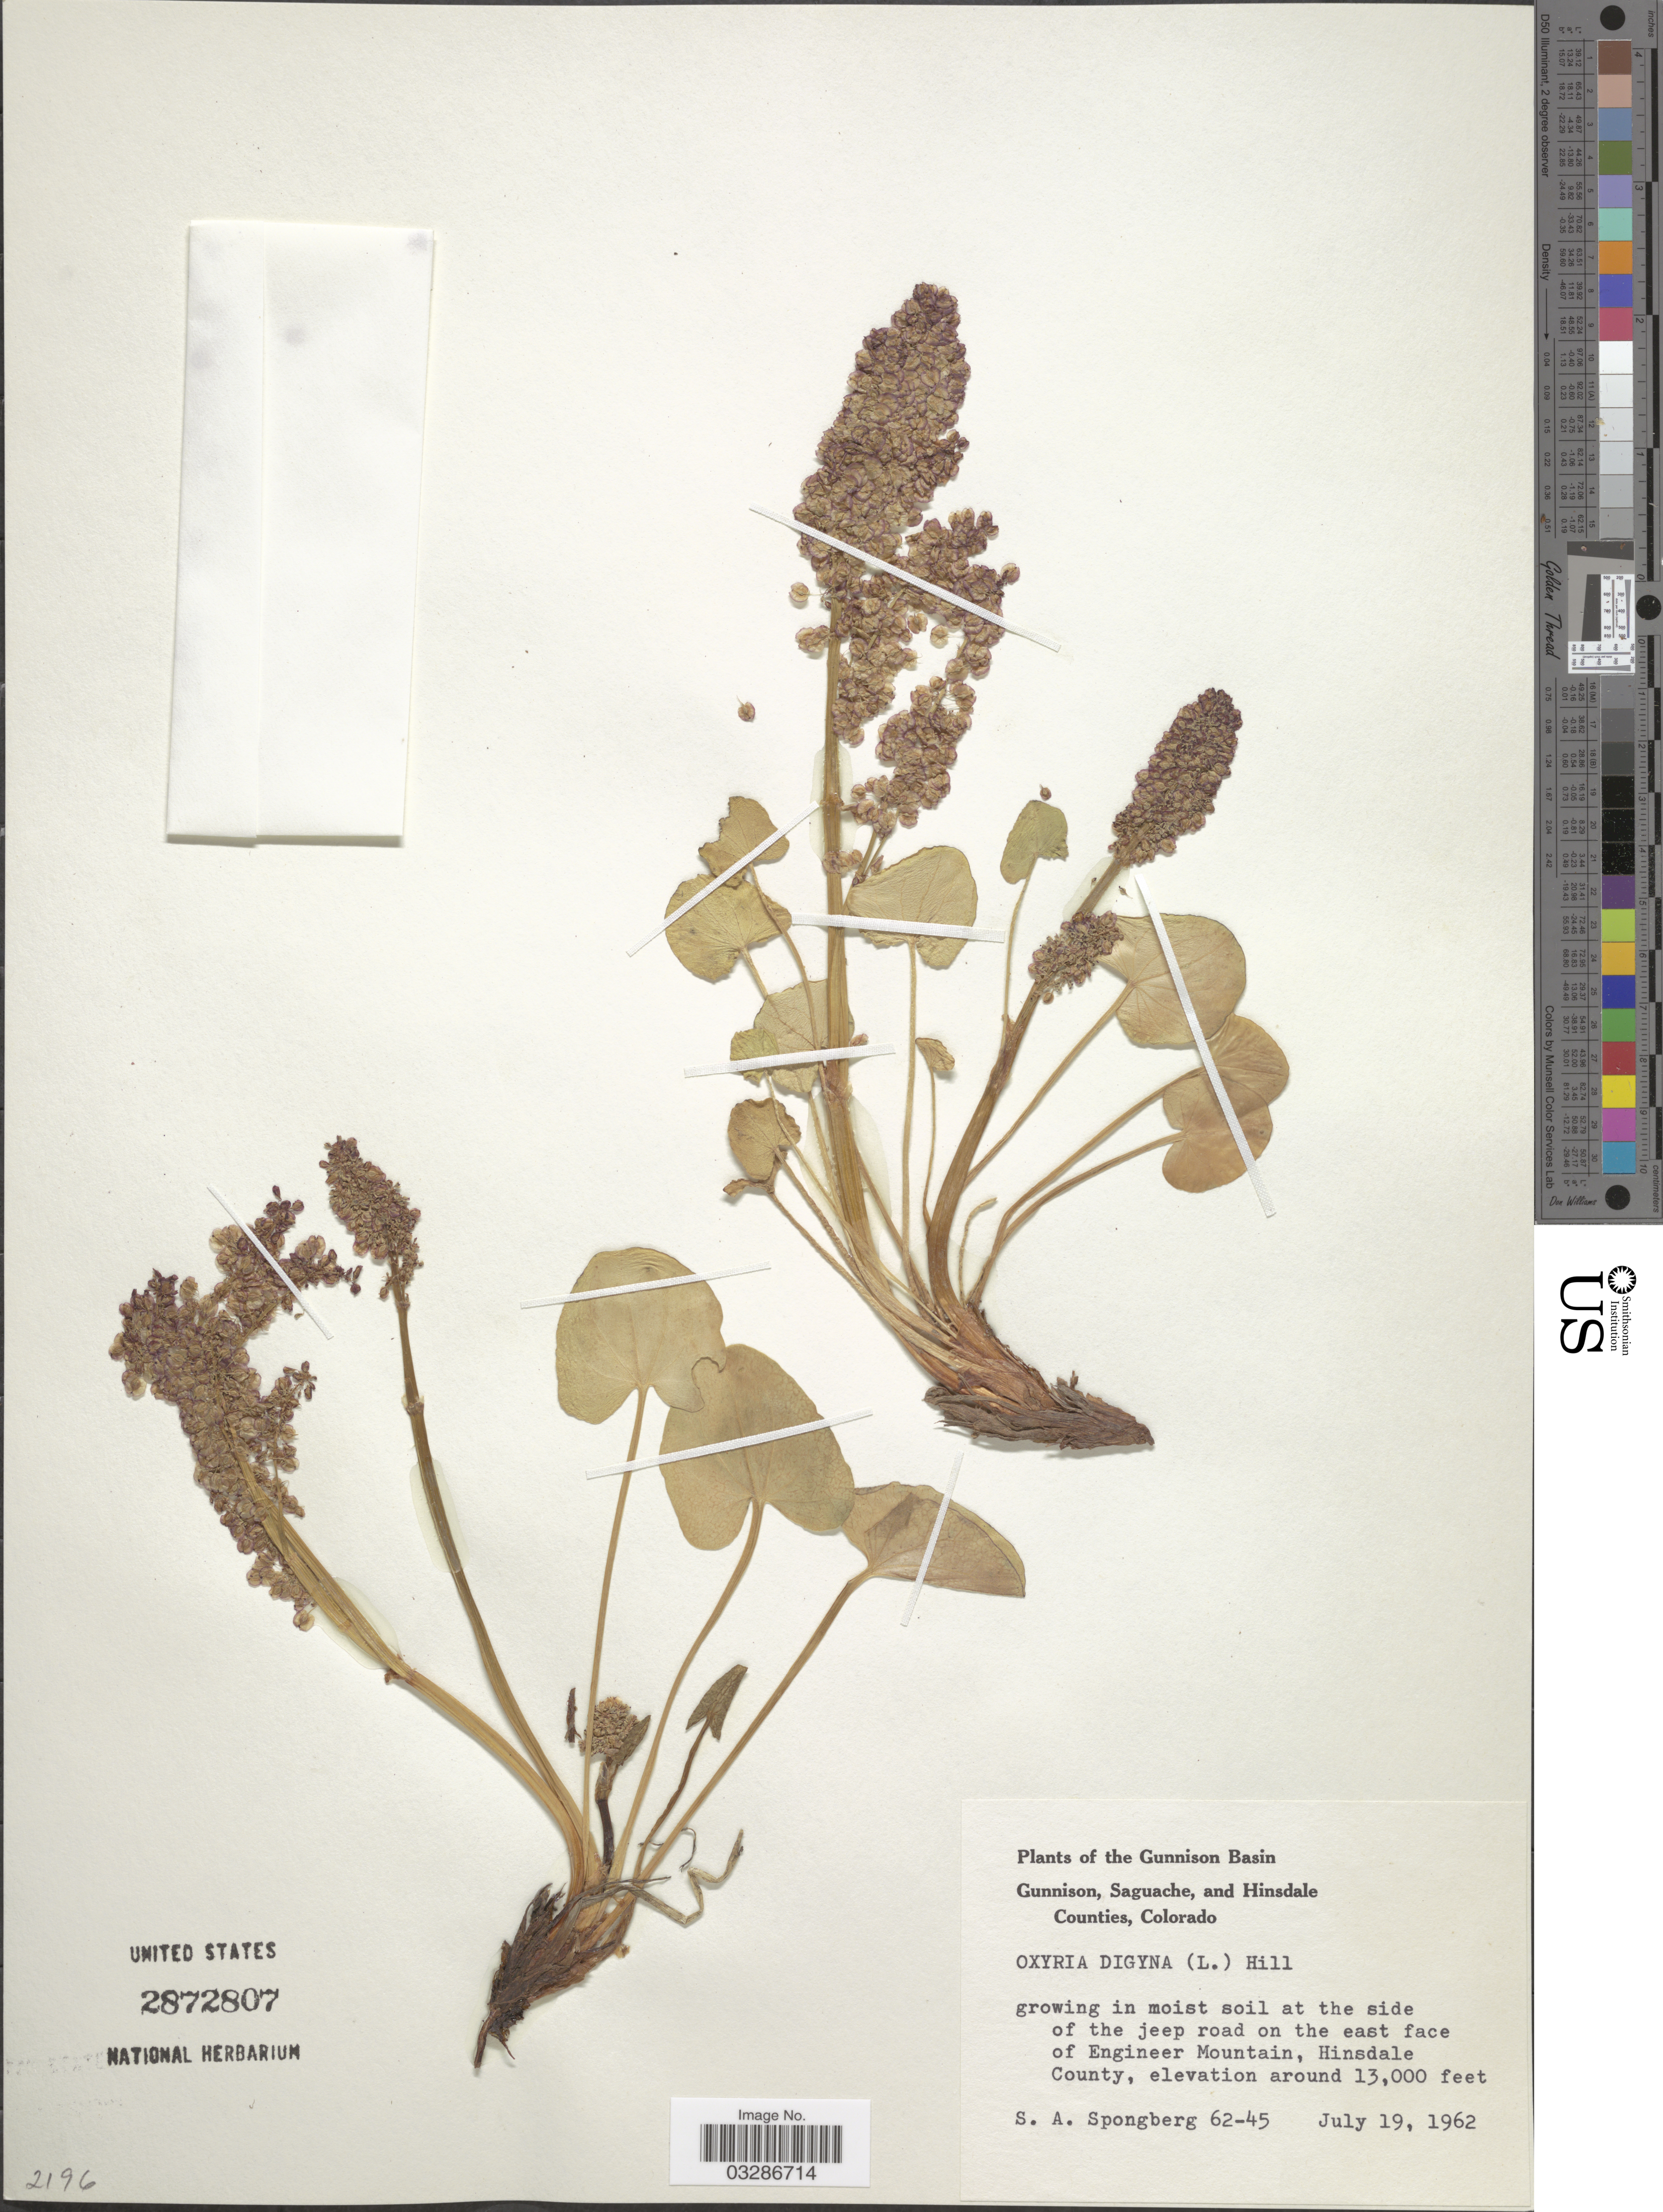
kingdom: Plantae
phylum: Tracheophyta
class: Magnoliopsida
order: Caryophyllales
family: Polygonaceae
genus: Oxyria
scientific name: Oxyria digyna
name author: (L.) Hill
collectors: S. A.Spongberg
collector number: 62-45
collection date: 1962-07-19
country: United States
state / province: Colorado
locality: Gunnison Basin. Growing in moist soil at the side of the jeep road on the east face of Engineer Mountain, Hinsdale County.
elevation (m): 3962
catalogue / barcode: US 2872807